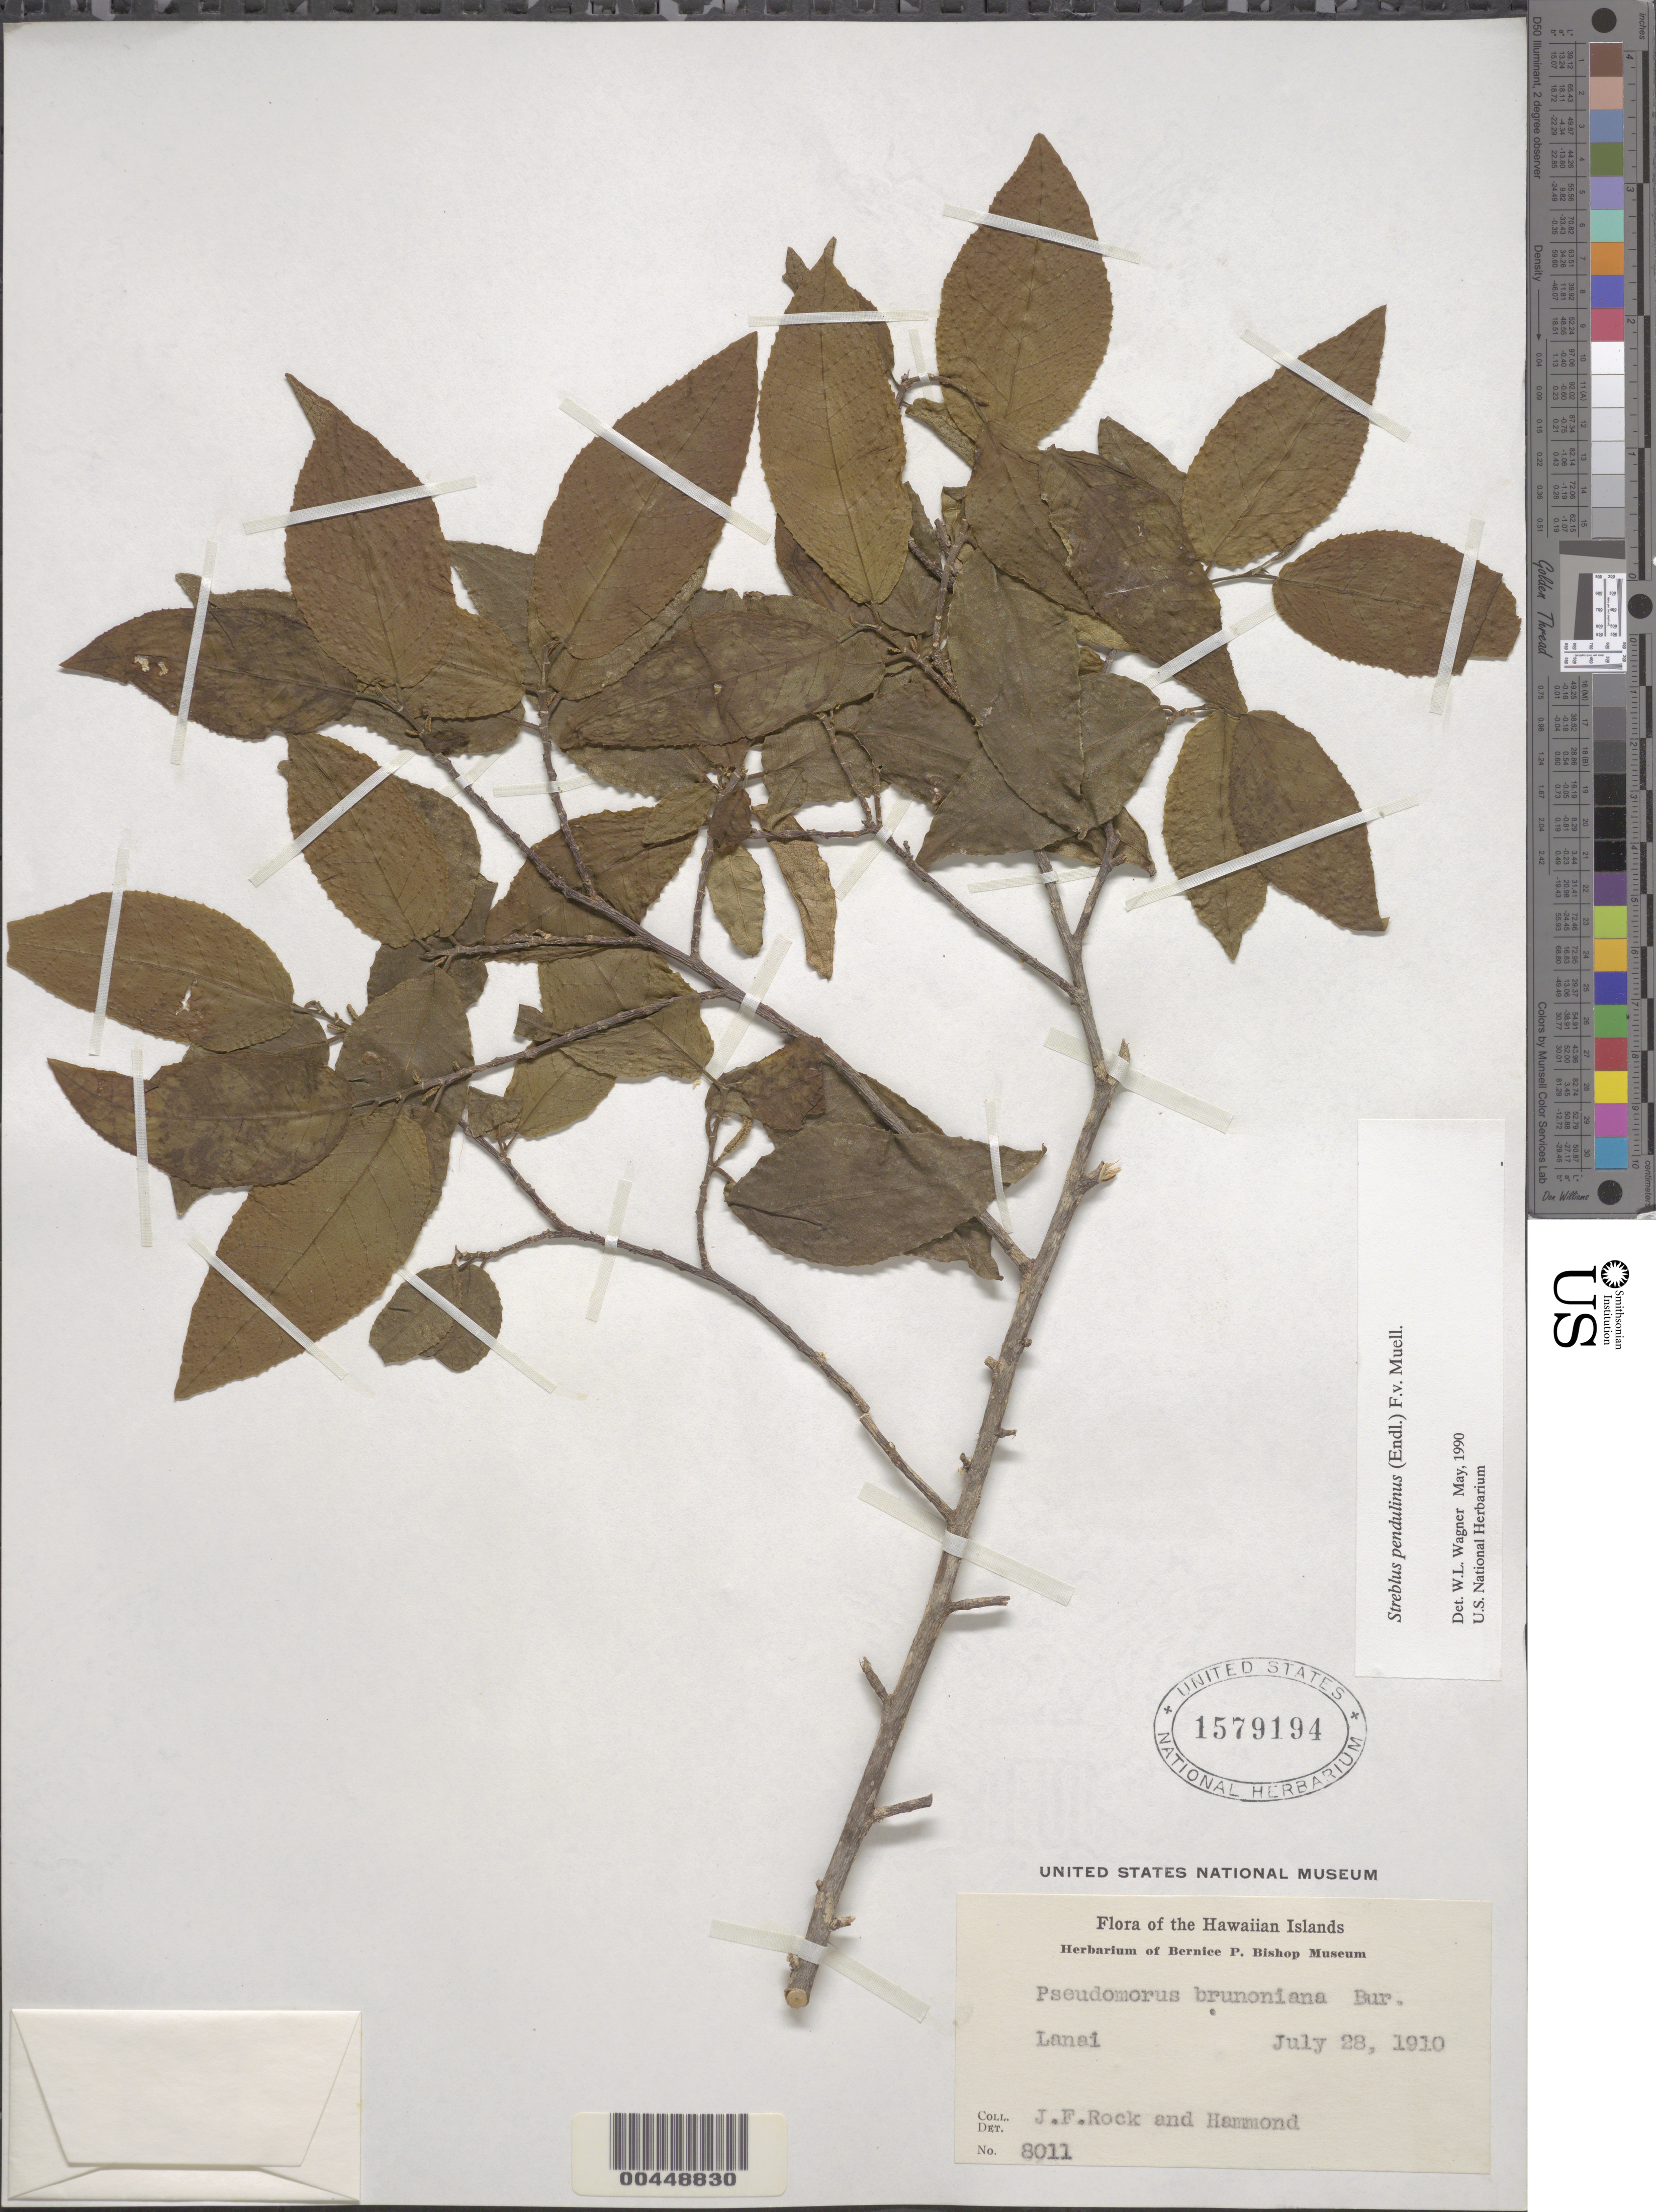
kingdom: Plantae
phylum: Tracheophyta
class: Magnoliopsida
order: Rosales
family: Moraceae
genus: Paratrophis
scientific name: Paratrophis pendulina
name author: (Endl.) E. M. Gardner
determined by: Wagner, W. L., (BOT), Smithsonian Institution - National Museum of Natural History (UNITED STATES)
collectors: J. F. Rock & Hammond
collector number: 8011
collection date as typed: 28 Jul 1910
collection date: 1910-07-28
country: United States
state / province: Hawaii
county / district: Maui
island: Lana'i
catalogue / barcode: US 1579194